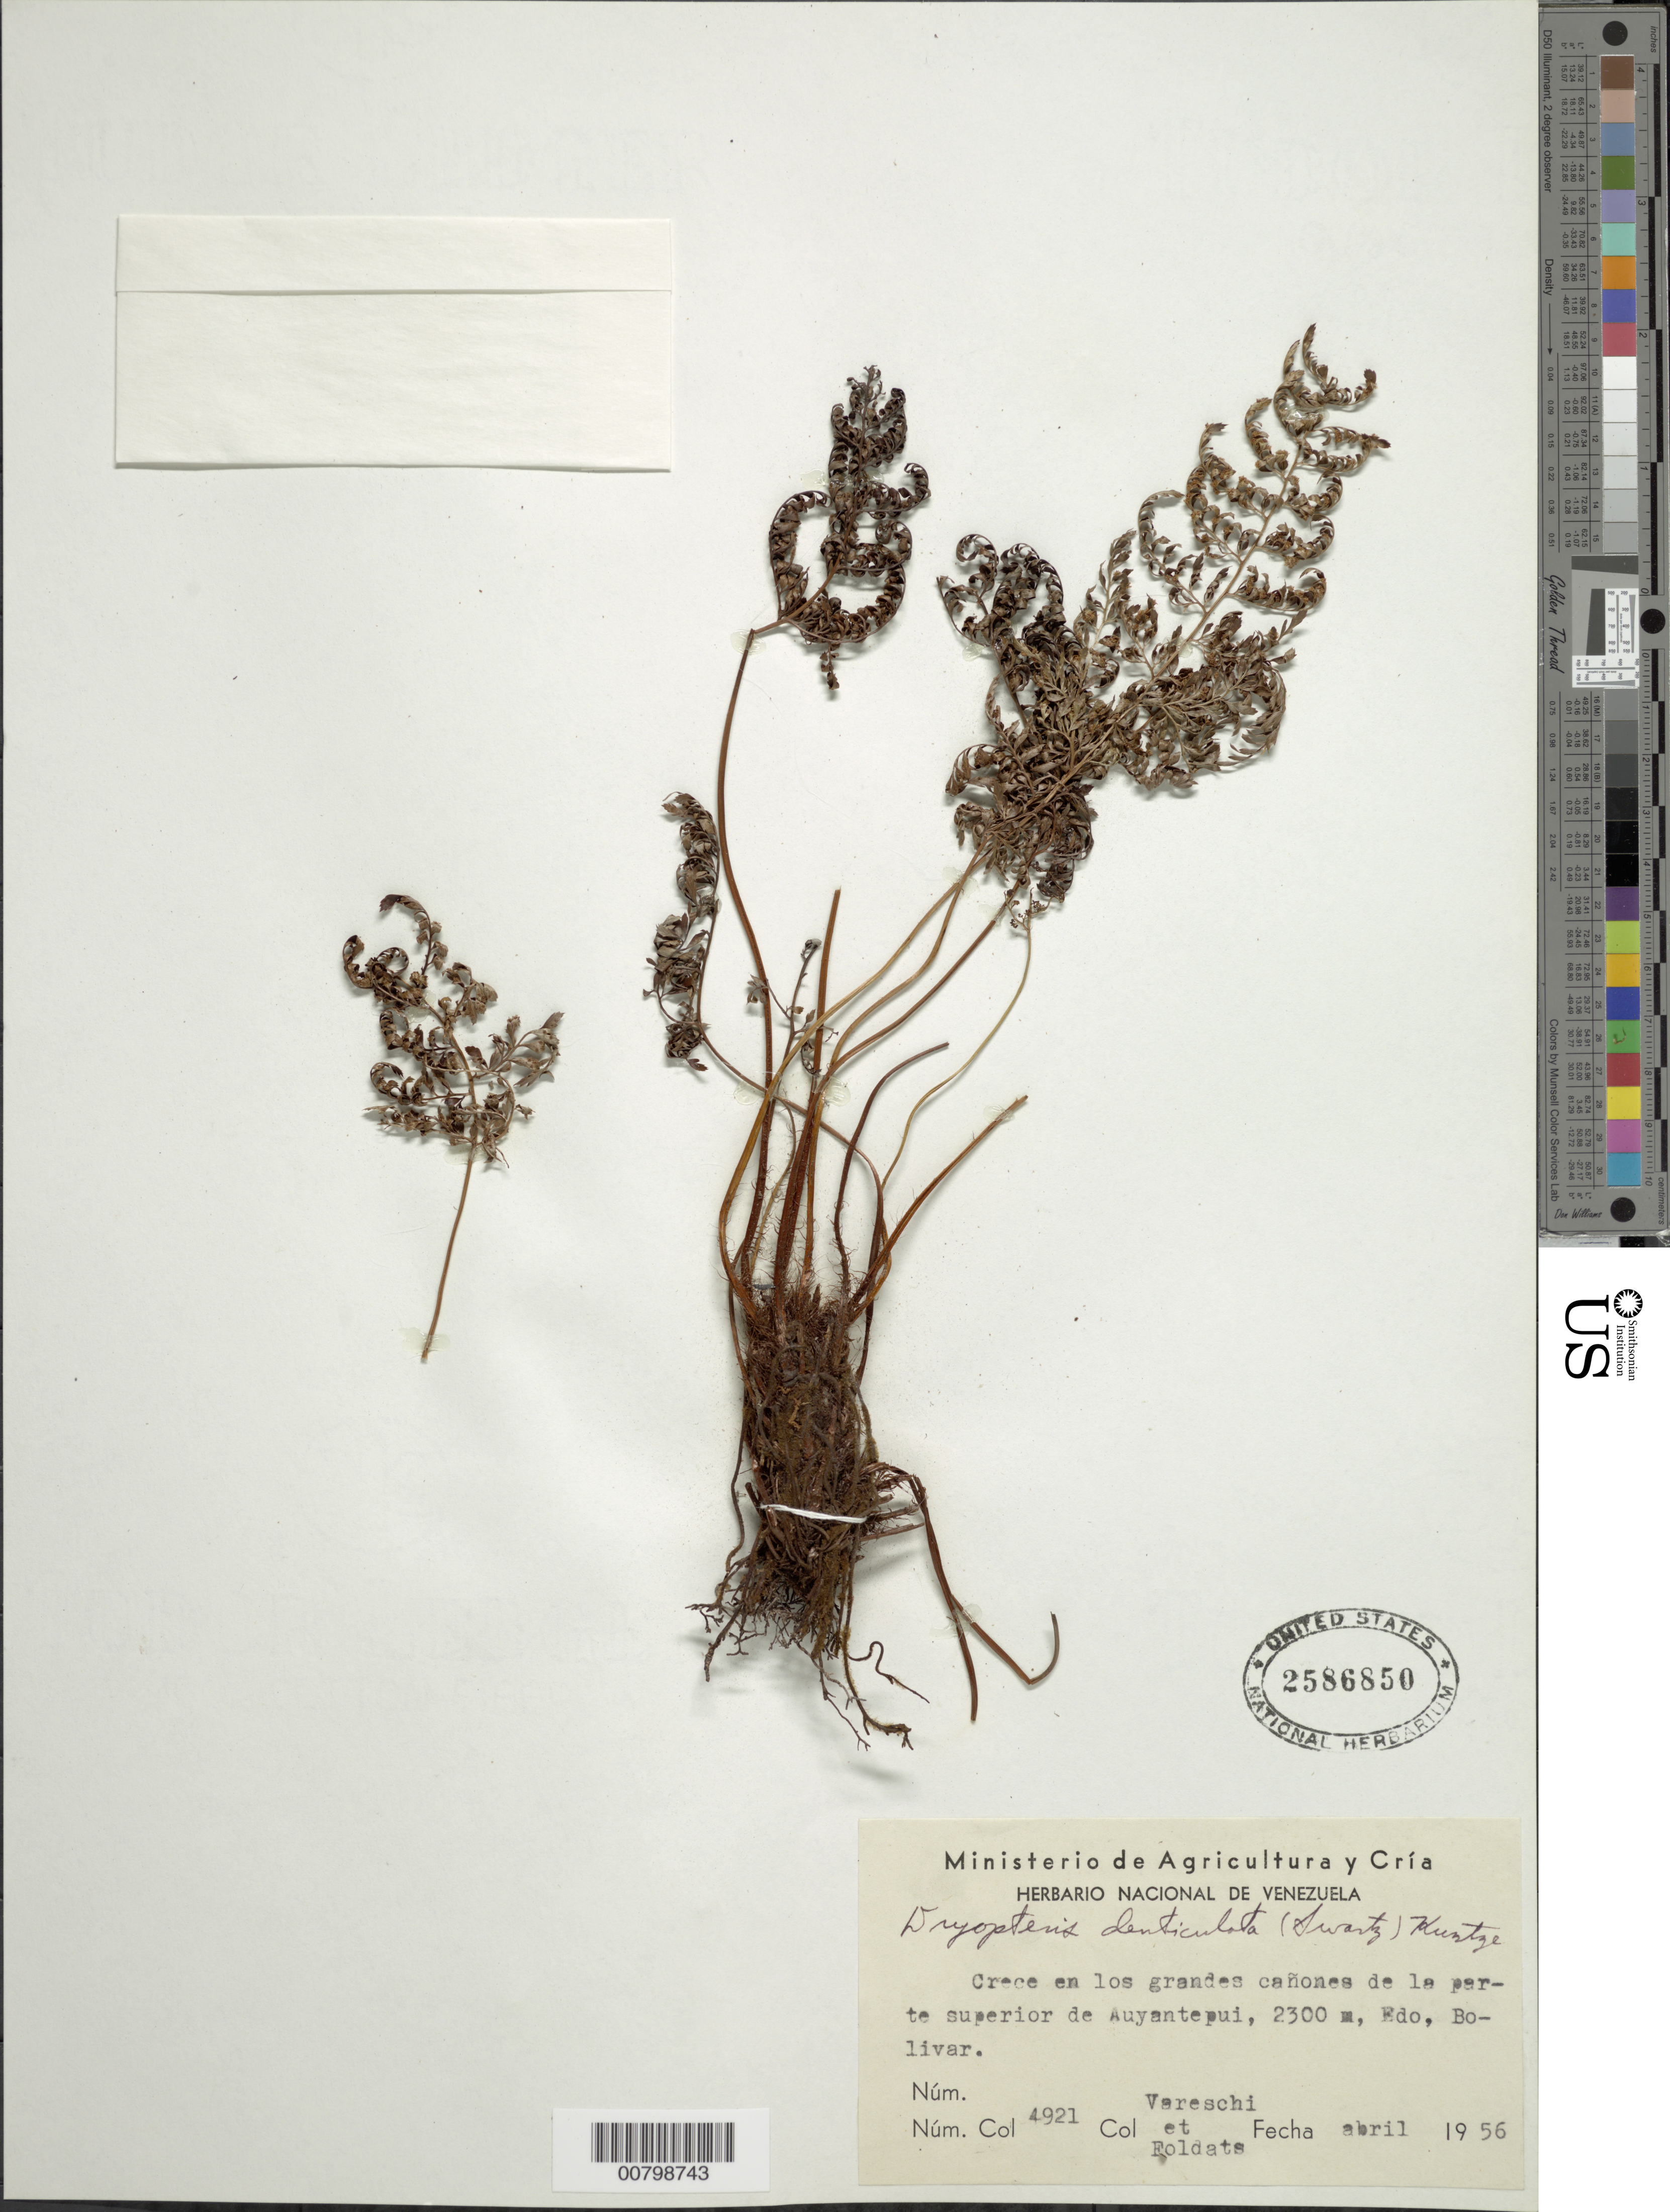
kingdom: Plantae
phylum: Tracheophyta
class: Polypodiopsida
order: Polypodiales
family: Dryopteridaceae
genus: Arachniodes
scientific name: Arachniodes denticulata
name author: (Sw.) Ching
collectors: V. Vareschi & E. Foldats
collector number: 4921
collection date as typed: Apr-56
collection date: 1956-04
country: Venezuela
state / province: Bolívar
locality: Auyan-tepuí, parte superíor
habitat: Crece en los canones grandes de la parte superior de tepui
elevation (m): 2300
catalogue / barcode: US 2586850